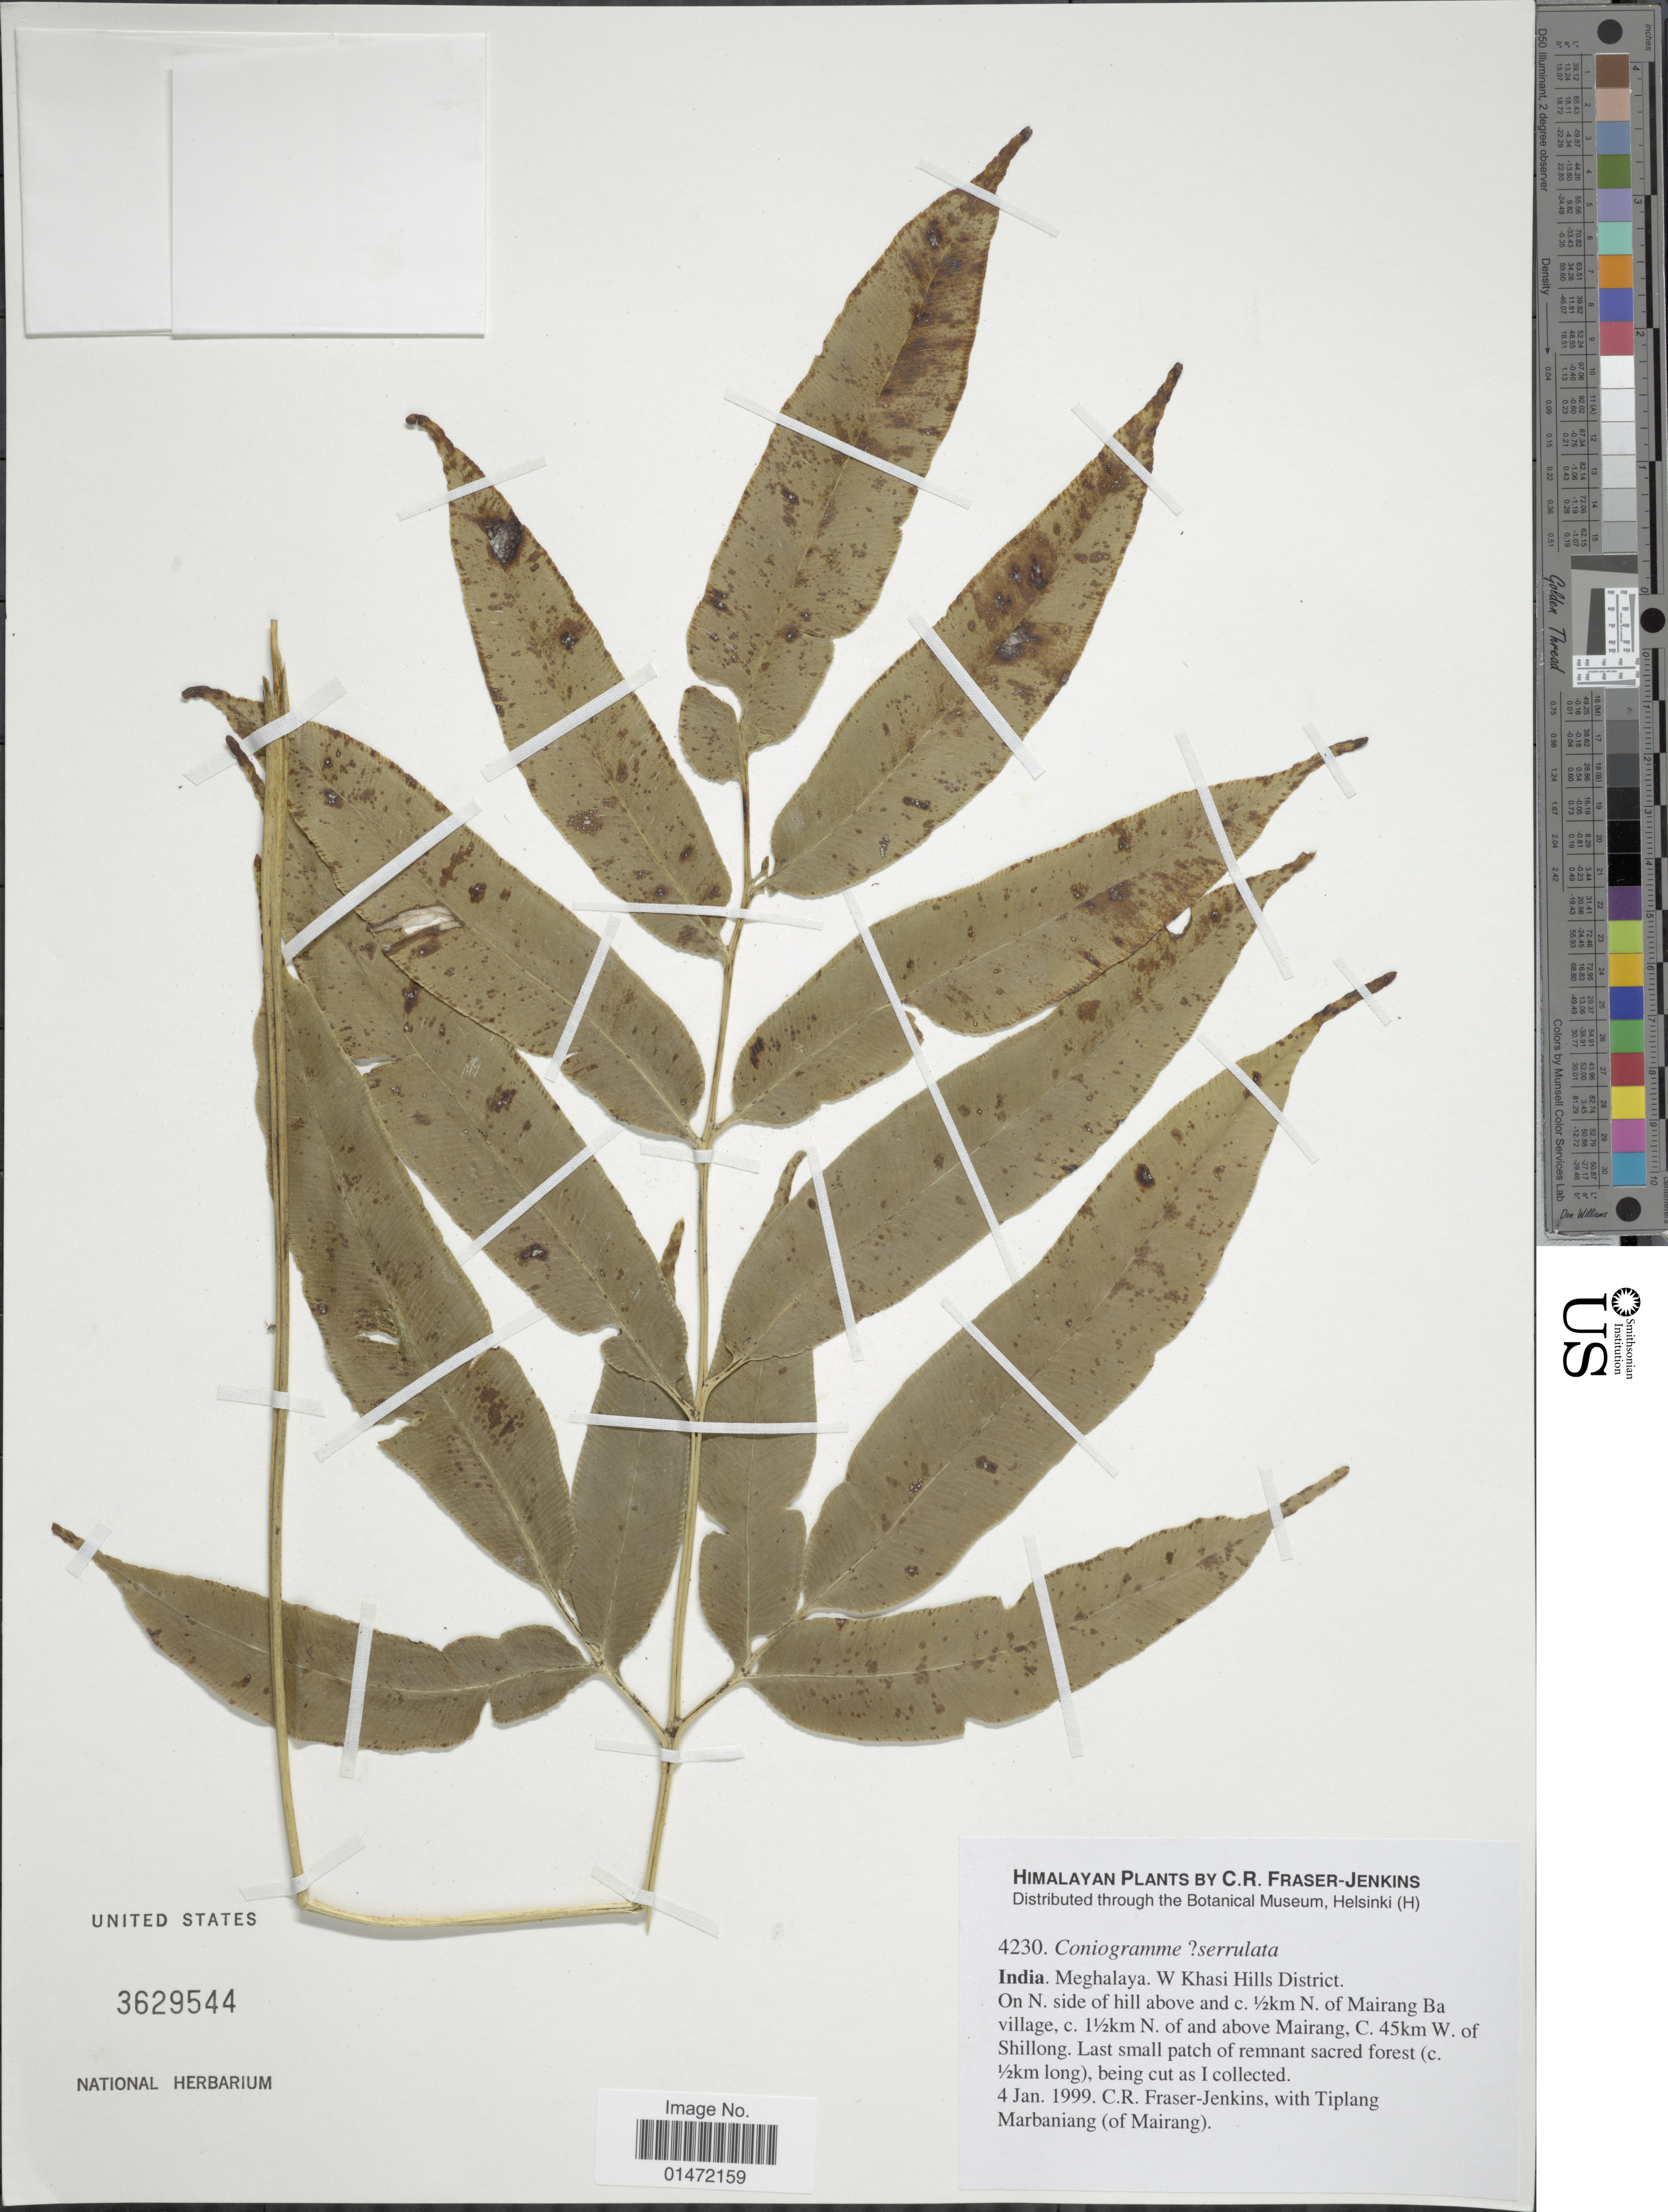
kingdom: Plantae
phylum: Tracheophyta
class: Polypodiopsida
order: Polypodiales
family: Pteridaceae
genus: Coniogramme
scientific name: Coniogramme serrulata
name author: (Blume) Fée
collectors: C. R. Fraser-Jenkins & T. Marbaniang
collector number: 4230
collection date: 1999-01-04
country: India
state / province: Meghalaya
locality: W Khasi Hills District. On N. side of hill above and c. ½km N. of Mairang Ba village, c. 1½km N. of and above Mairang, C. 45km W. of Shillong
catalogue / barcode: US 3629544